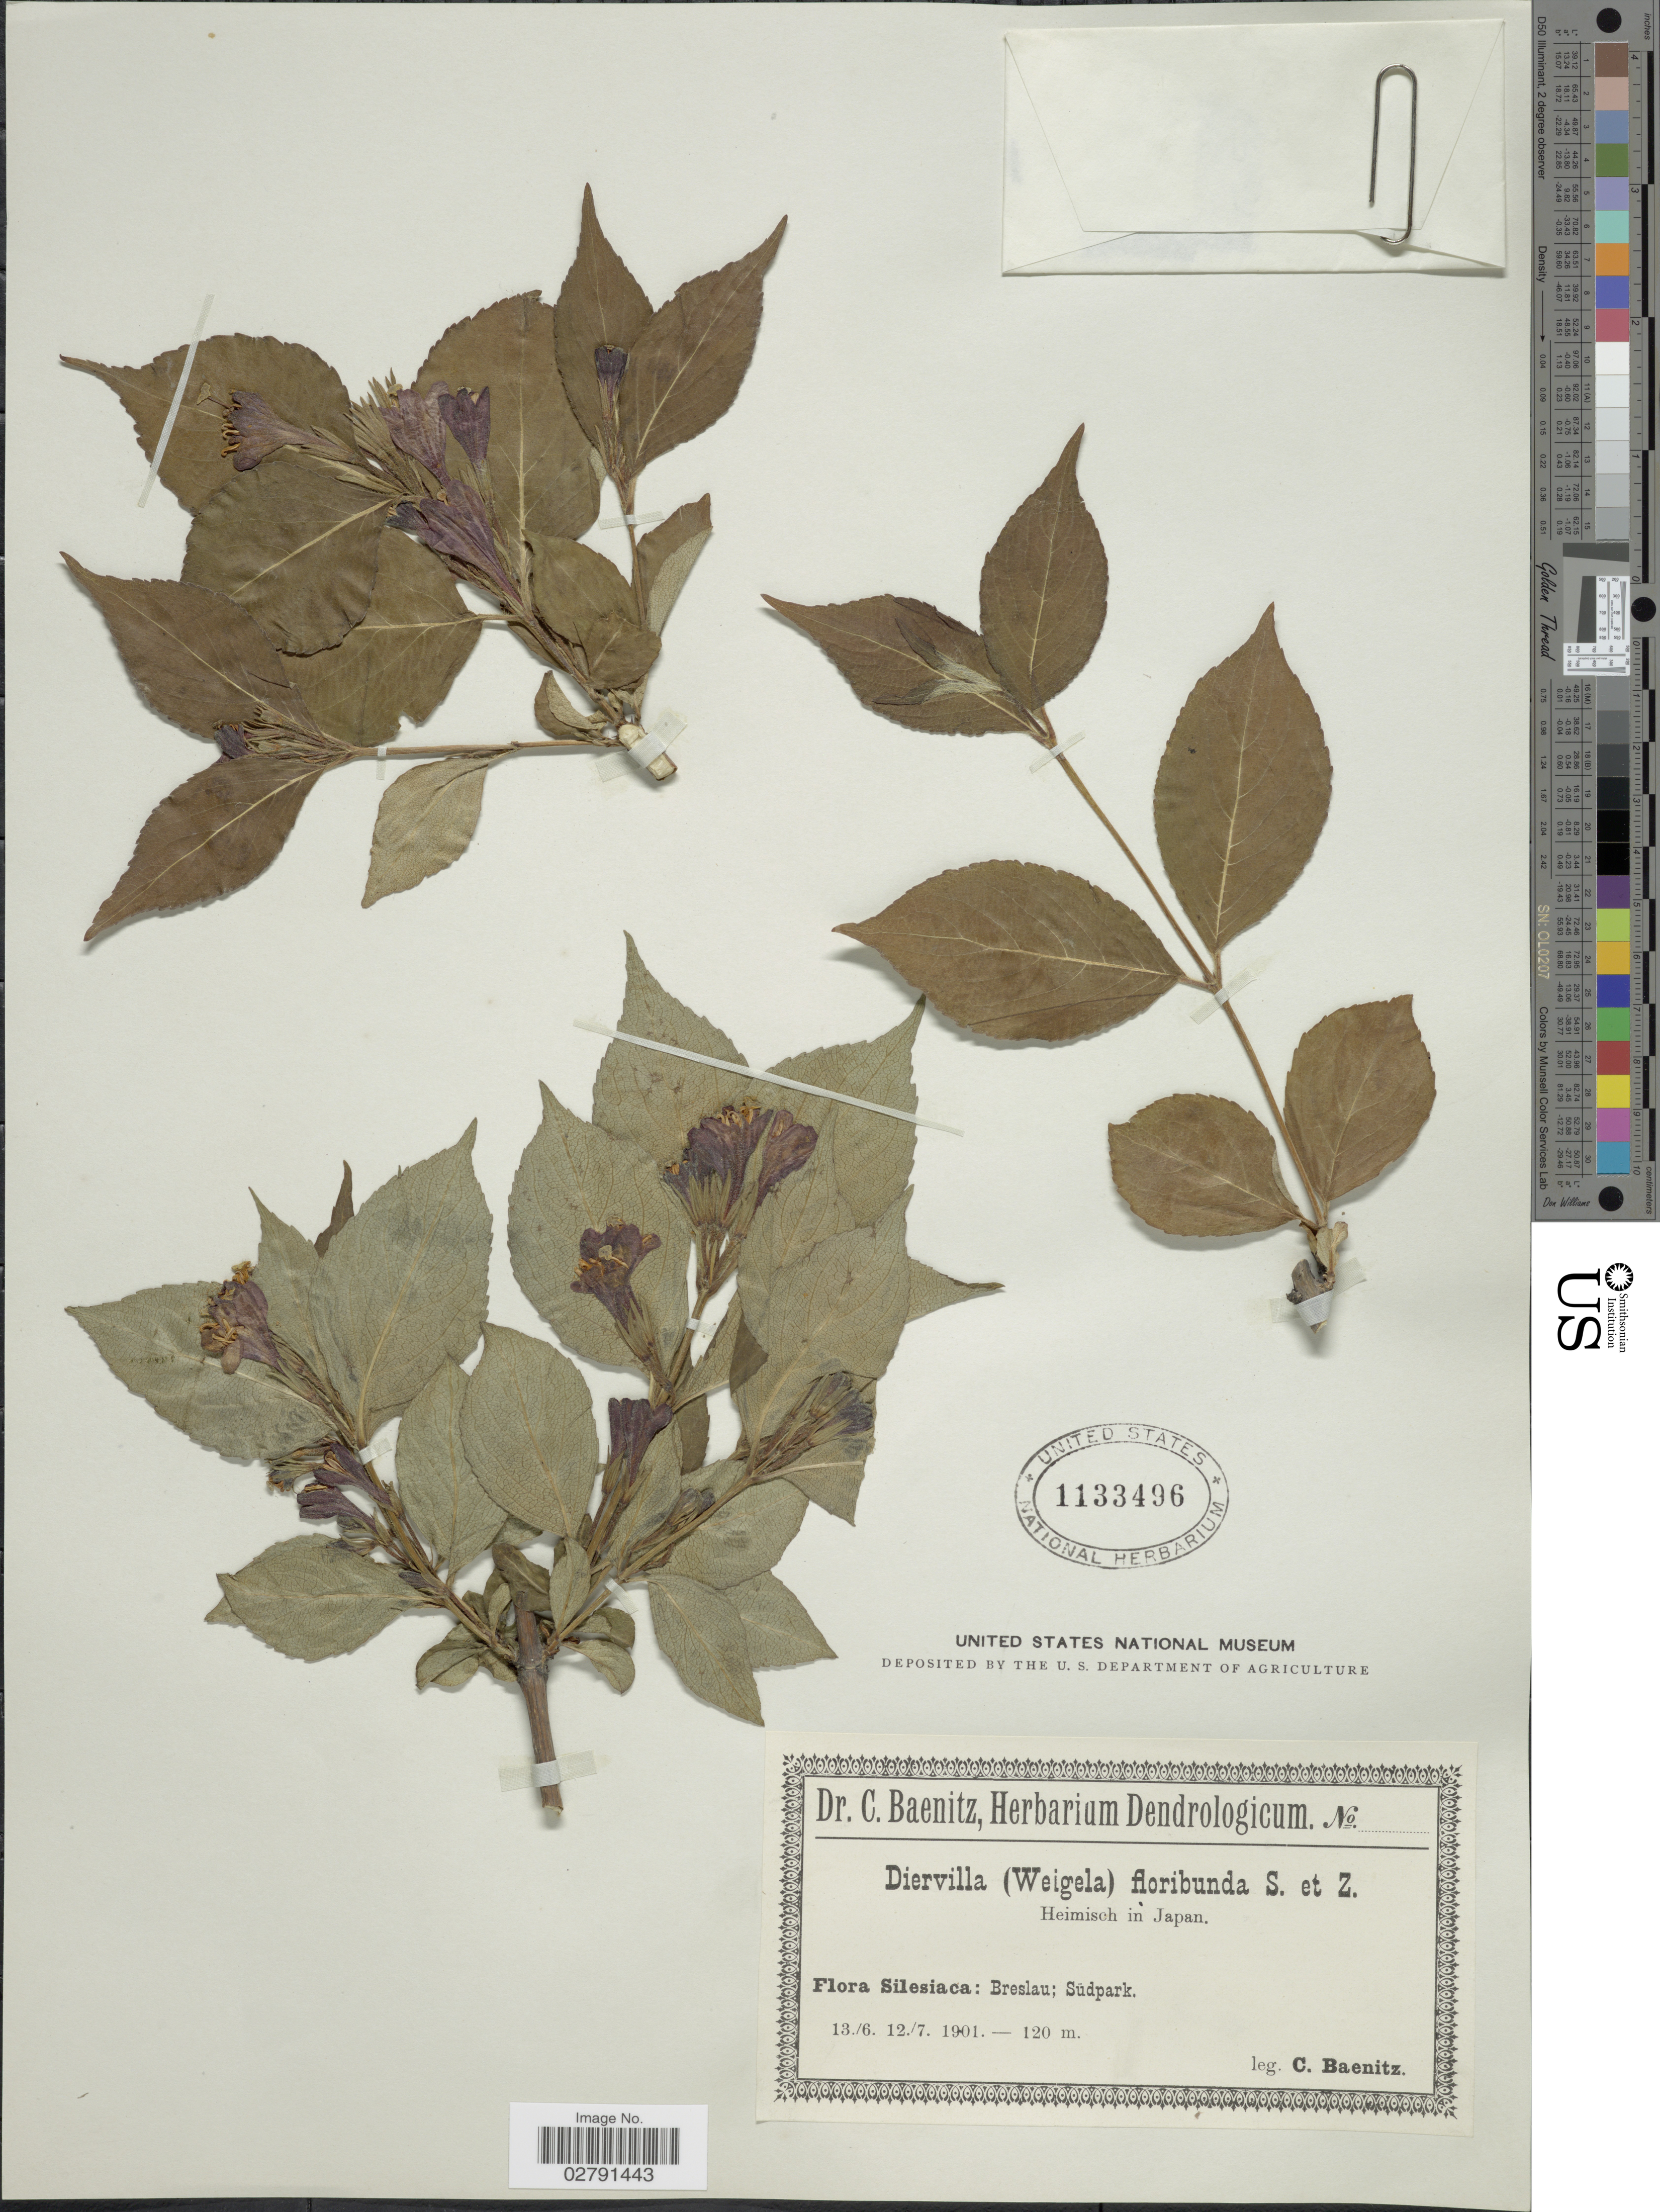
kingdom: Plantae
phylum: Tracheophyta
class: Magnoliopsida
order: Dipsacales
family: Caprifoliaceae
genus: Diervilla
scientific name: Diervilla japonica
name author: (Thunb.) DC.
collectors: C. G. Baenitz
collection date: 1901-06-13/1901-07-12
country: Poland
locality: Silesiaca: Breslau; Südpark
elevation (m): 120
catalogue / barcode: US 1133496